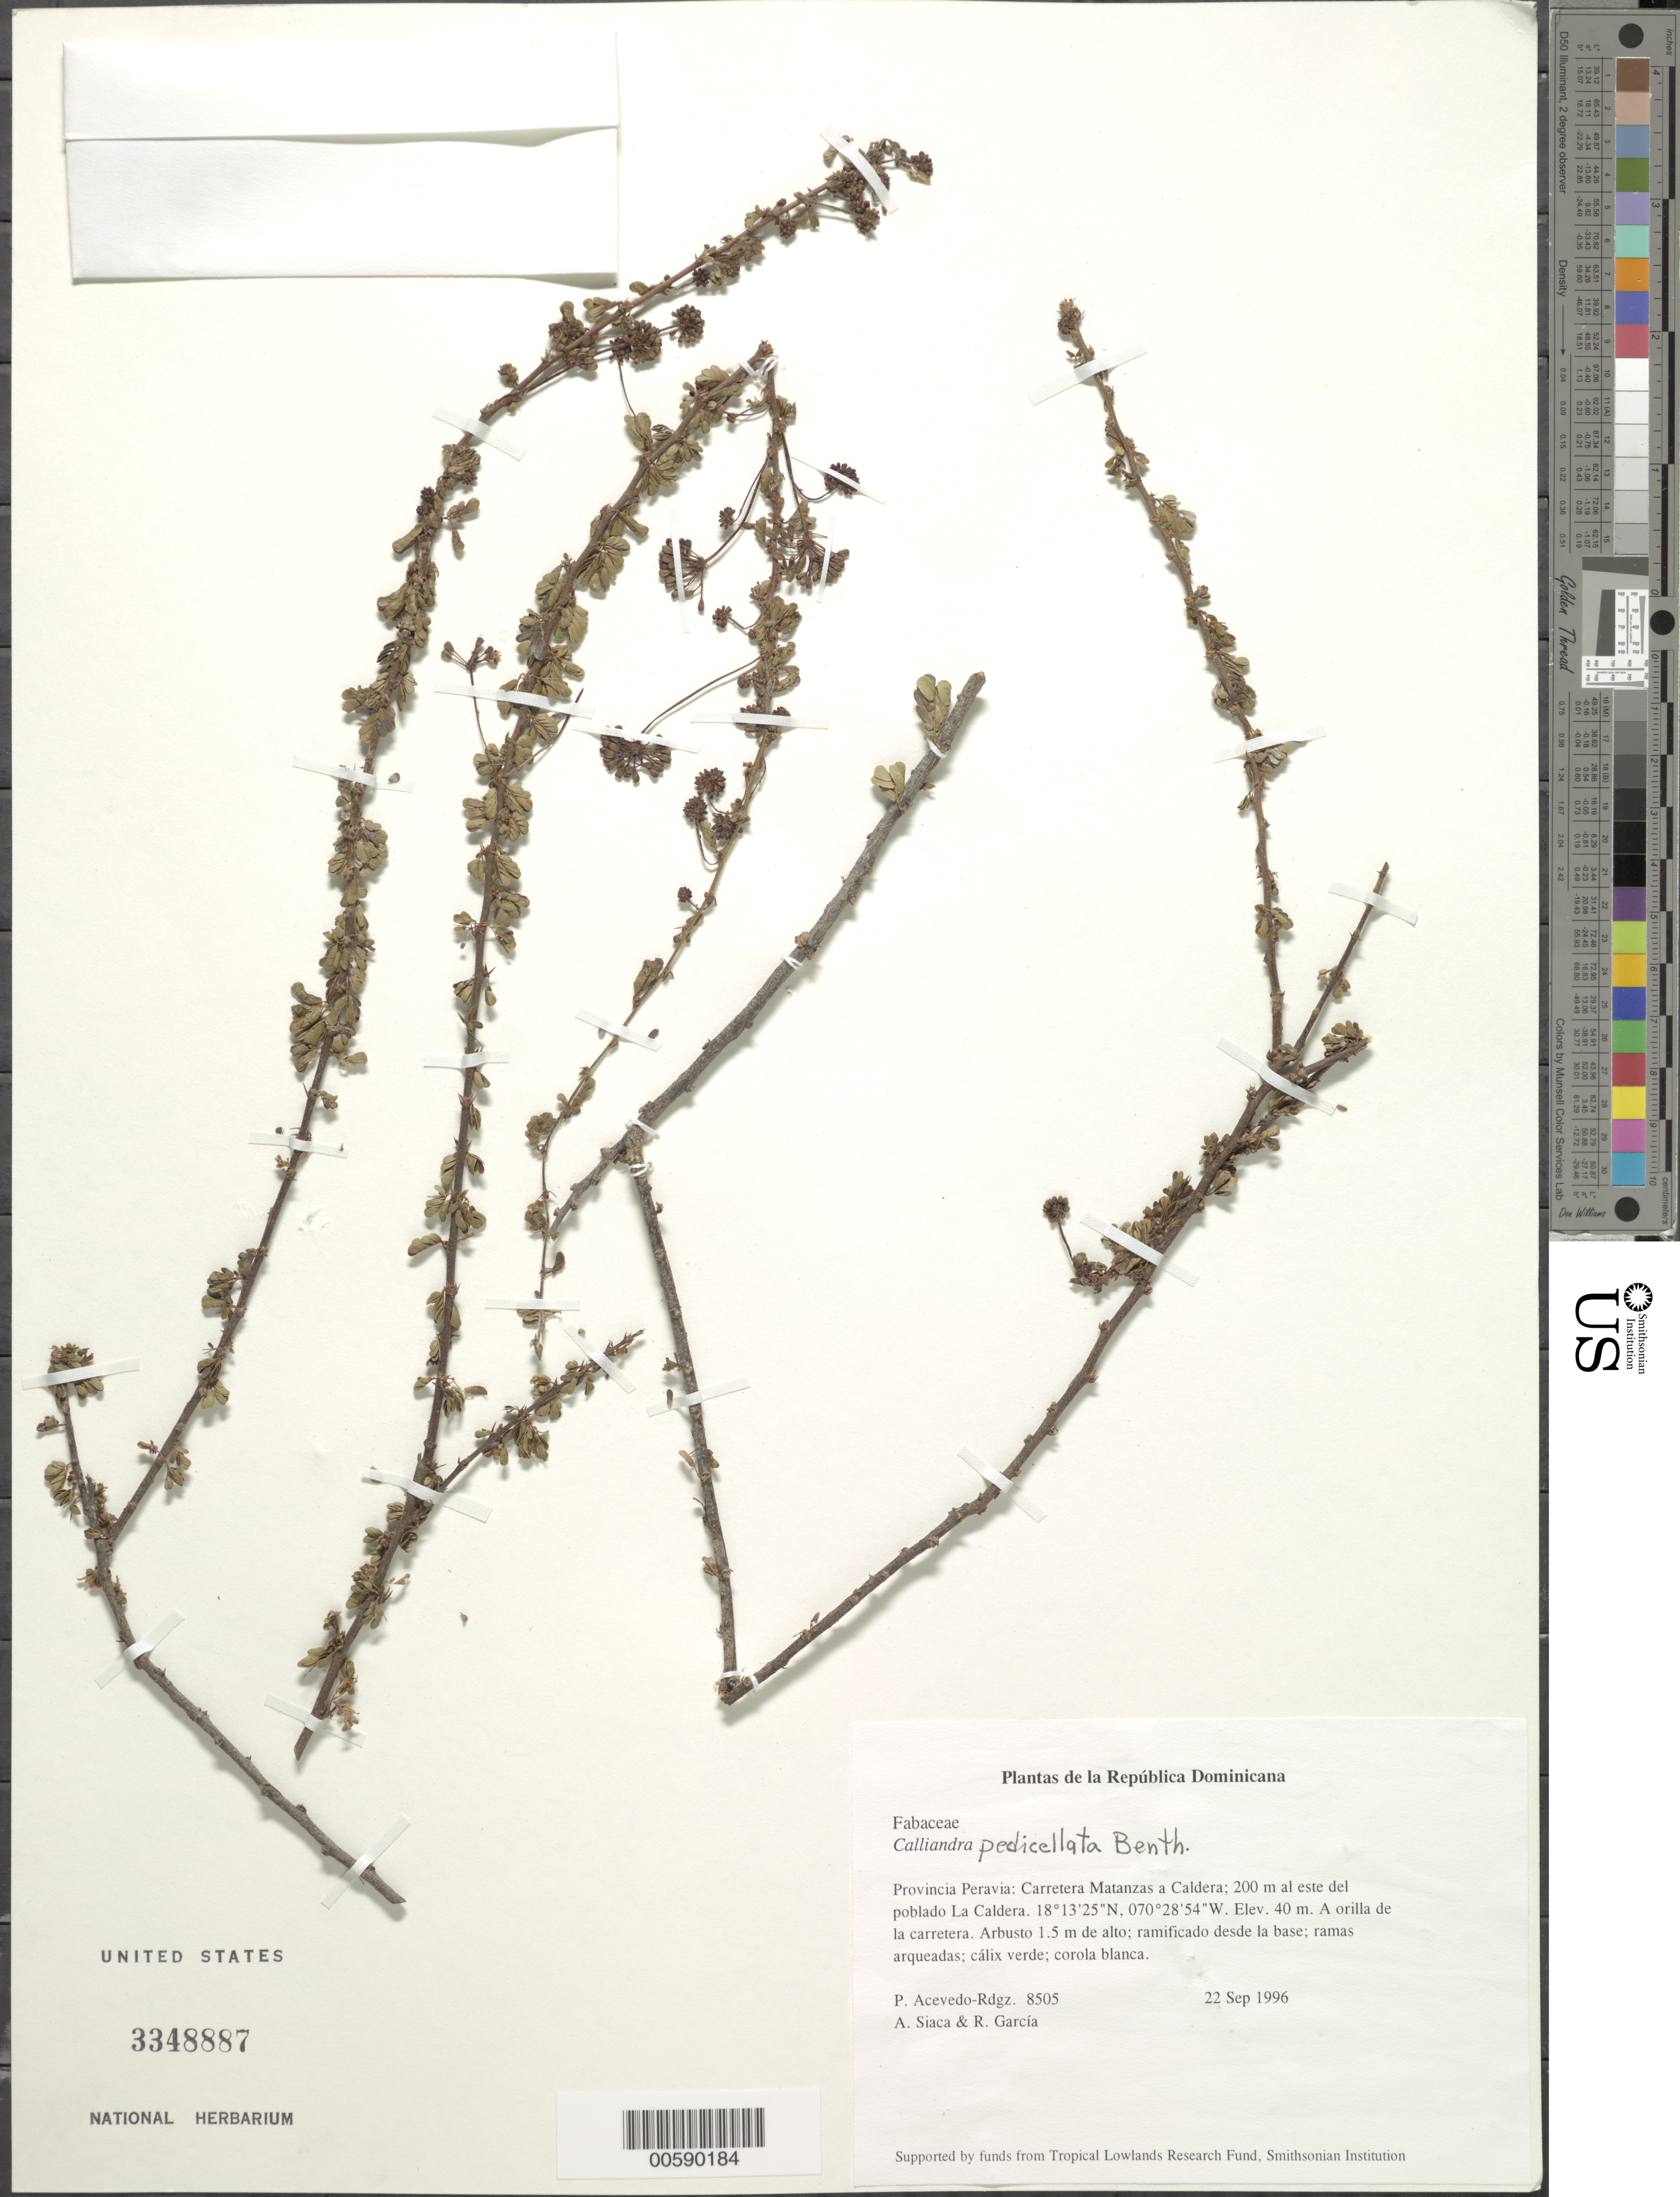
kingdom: Plantae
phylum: Tracheophyta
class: Magnoliopsida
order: Fabales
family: Fabaceae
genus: Calliandra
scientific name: Calliandra pedicellata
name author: Benth.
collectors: P. Acevedo-Rodr., A. Siaca & R. G. García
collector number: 8505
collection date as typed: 22 Sep 1996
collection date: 1996-09-22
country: Dominican Republic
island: Hispaniola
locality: Provincia Peravia: Carretera Matanzas a Caldera; 200 m al este del poblado La Caldera.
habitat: A orilla de la carretera.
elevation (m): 40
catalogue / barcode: US 3348887